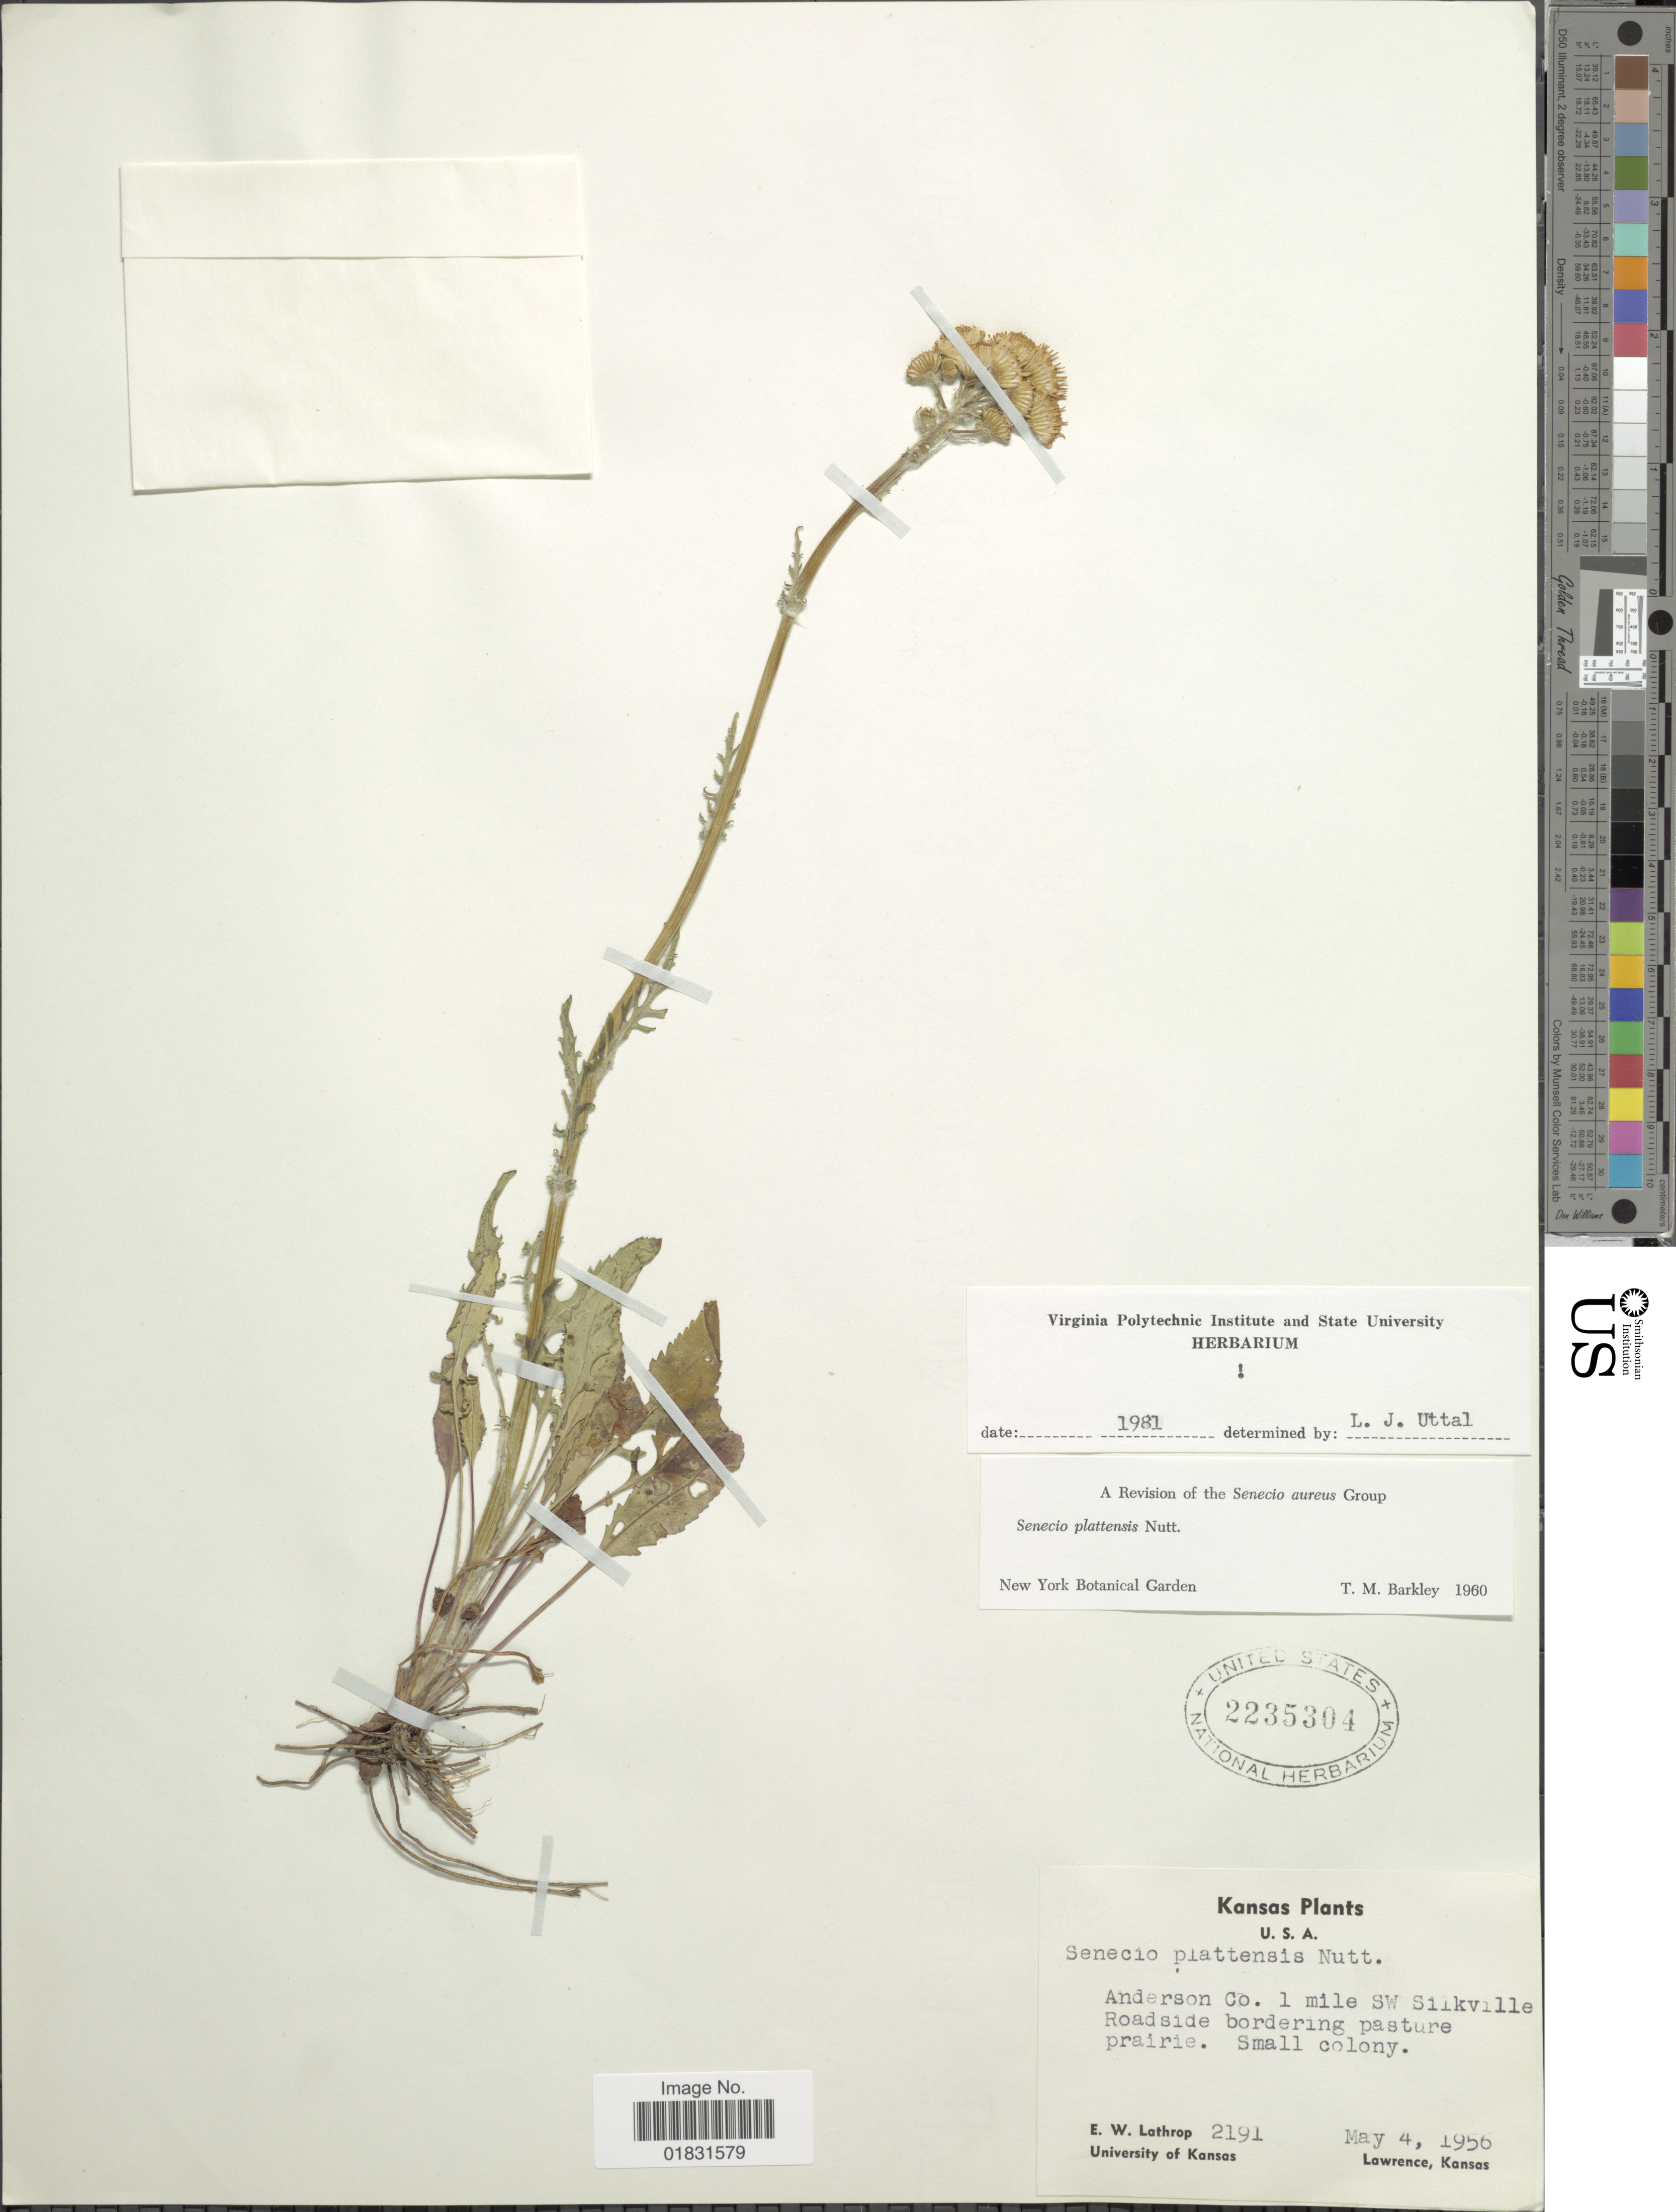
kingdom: Plantae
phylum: Tracheophyta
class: Magnoliopsida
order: Asterales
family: Asteraceae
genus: Packera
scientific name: Packera plattensis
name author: W.A. Weber & Á. Löve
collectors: E. W. Lathrop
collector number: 2191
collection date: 1956-05-04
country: United States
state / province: Kansas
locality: Anderson Co. 1 mile SW Silkville Roadside bordering pasture prairie. Small colony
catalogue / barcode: US 2235304